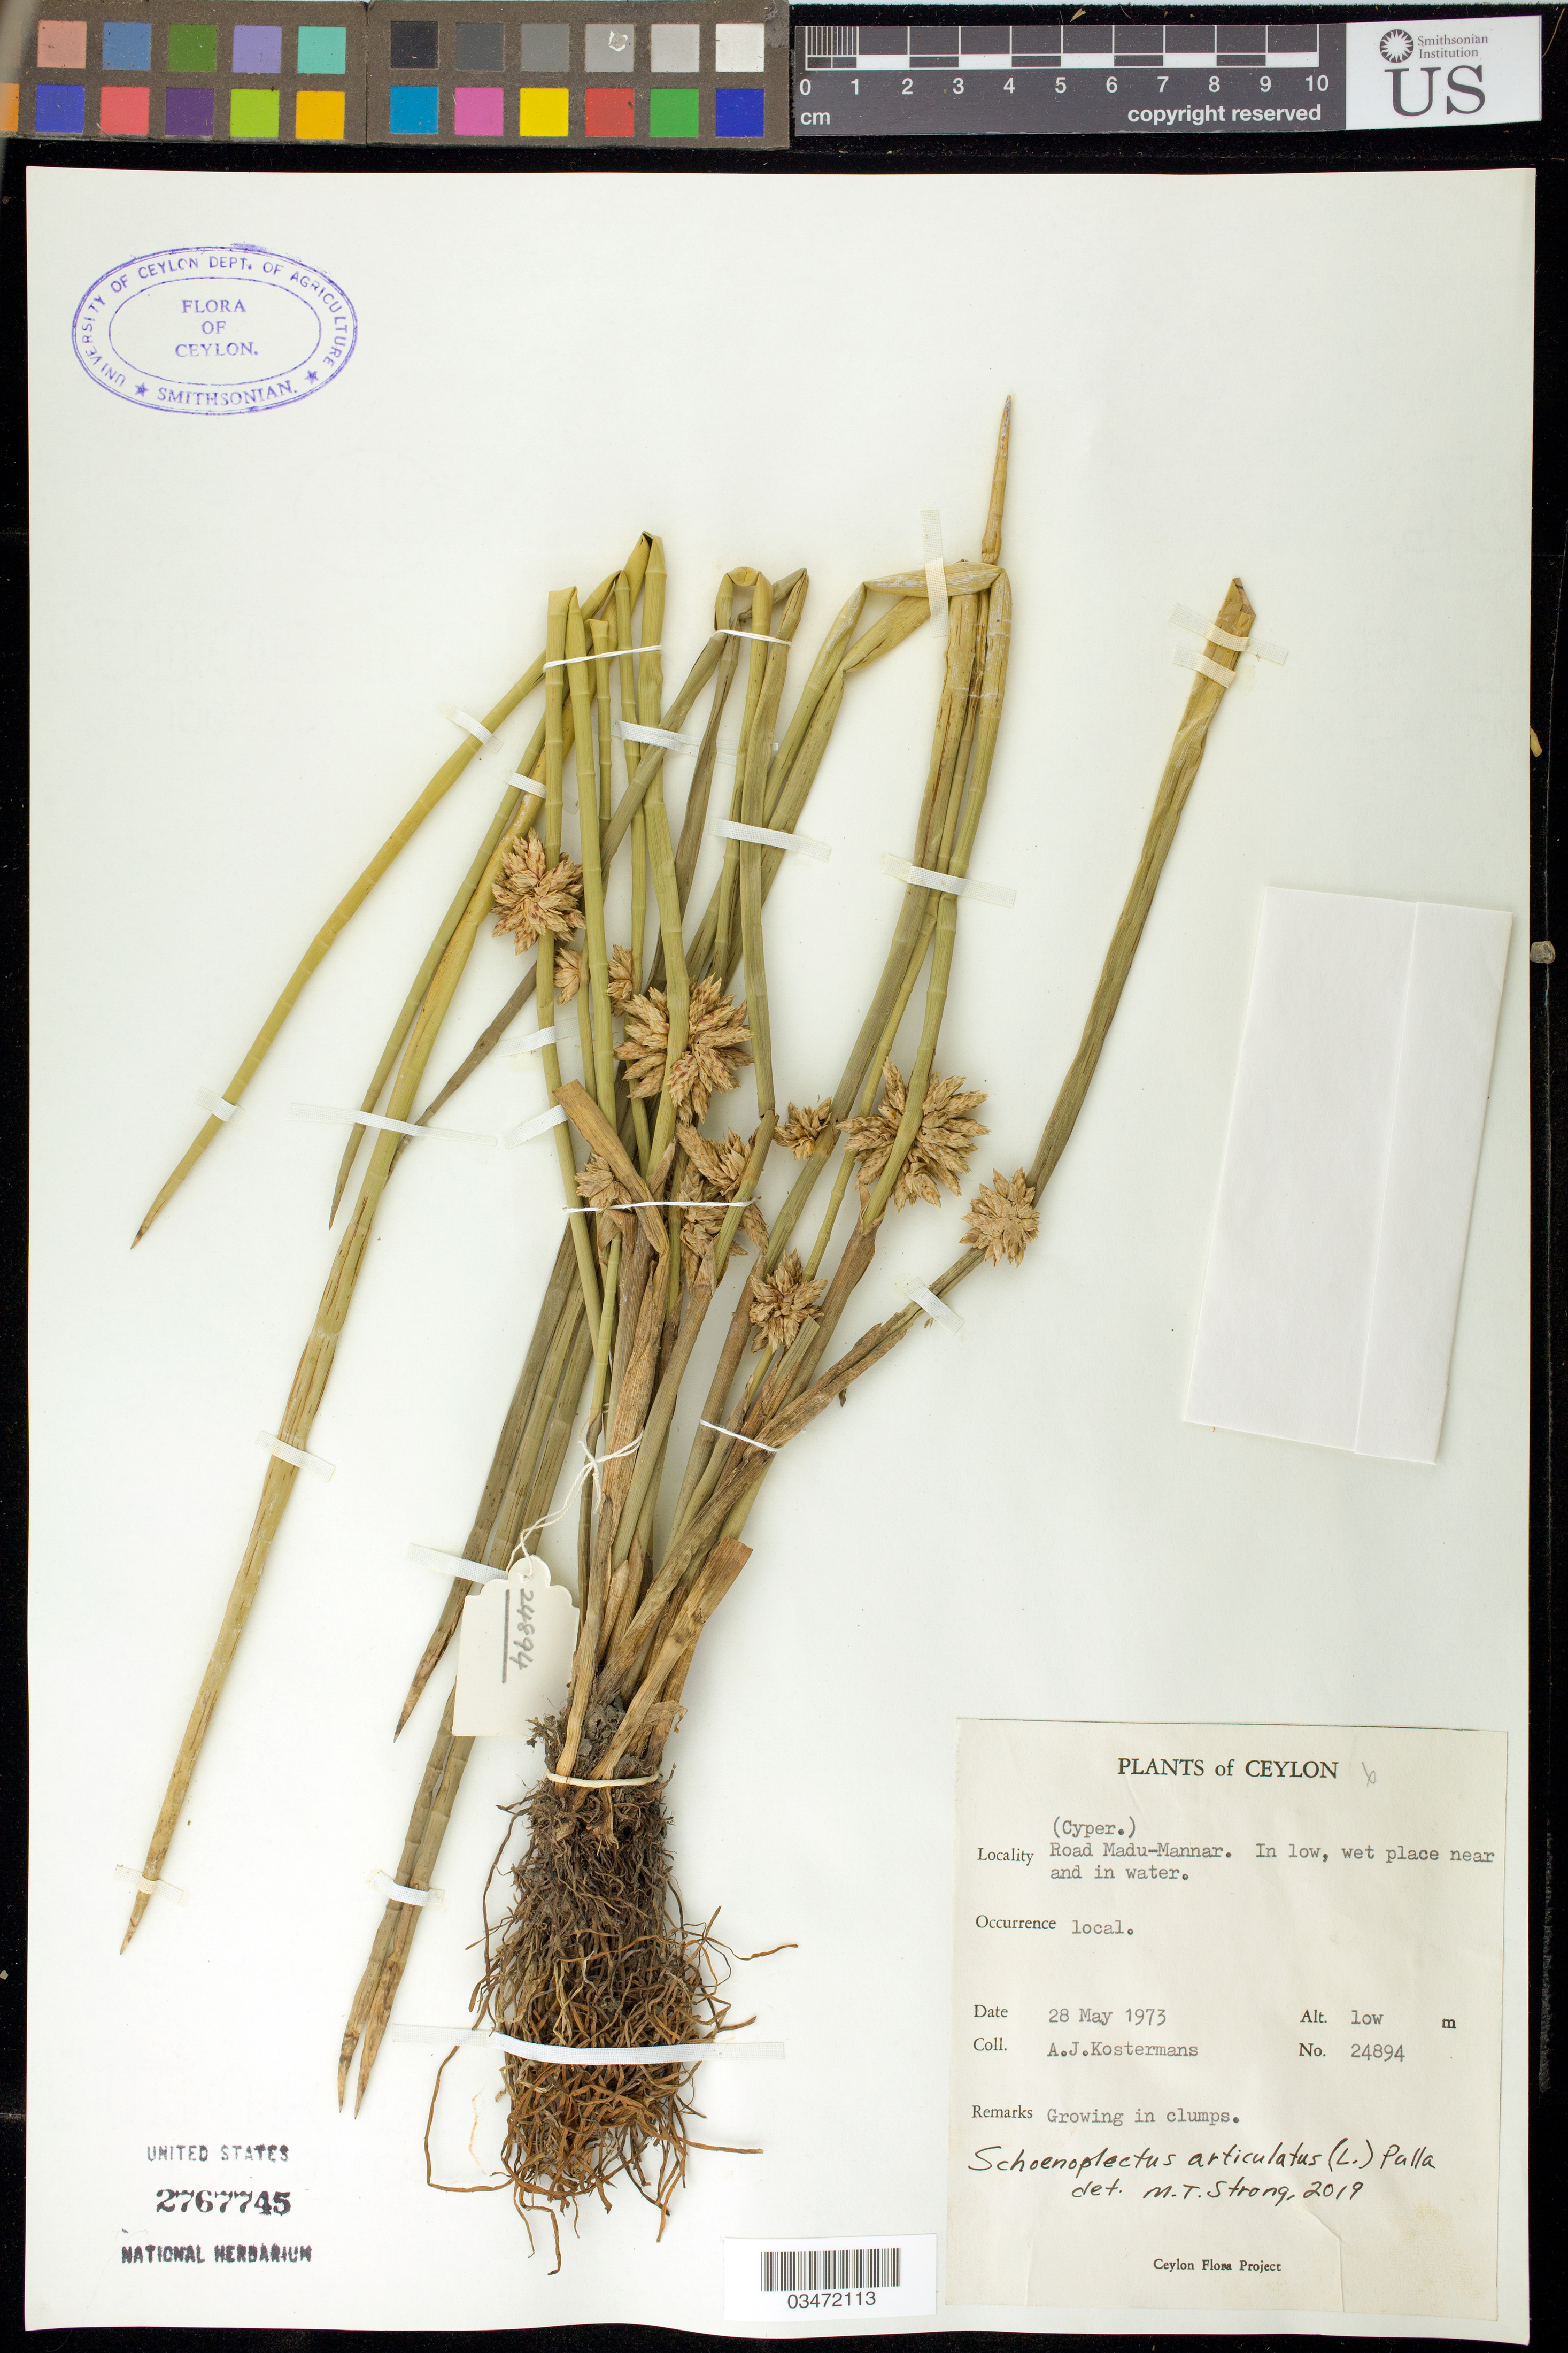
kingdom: Plantae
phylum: Tracheophyta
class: Liliopsida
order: Poales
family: Cyperaceae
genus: Schoenoplectus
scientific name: Schoenoplectus articulatus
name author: (L.) Palla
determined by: Strong, M. T., (US), Smithsonian Institution - National Museum of Natural History (UNITED STATES)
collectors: A. J. G. Kostermans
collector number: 24894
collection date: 1973-05-28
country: Sri Lanka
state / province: Northern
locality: Madu-Mannar Road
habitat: Growing in clumps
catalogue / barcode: US 2767745